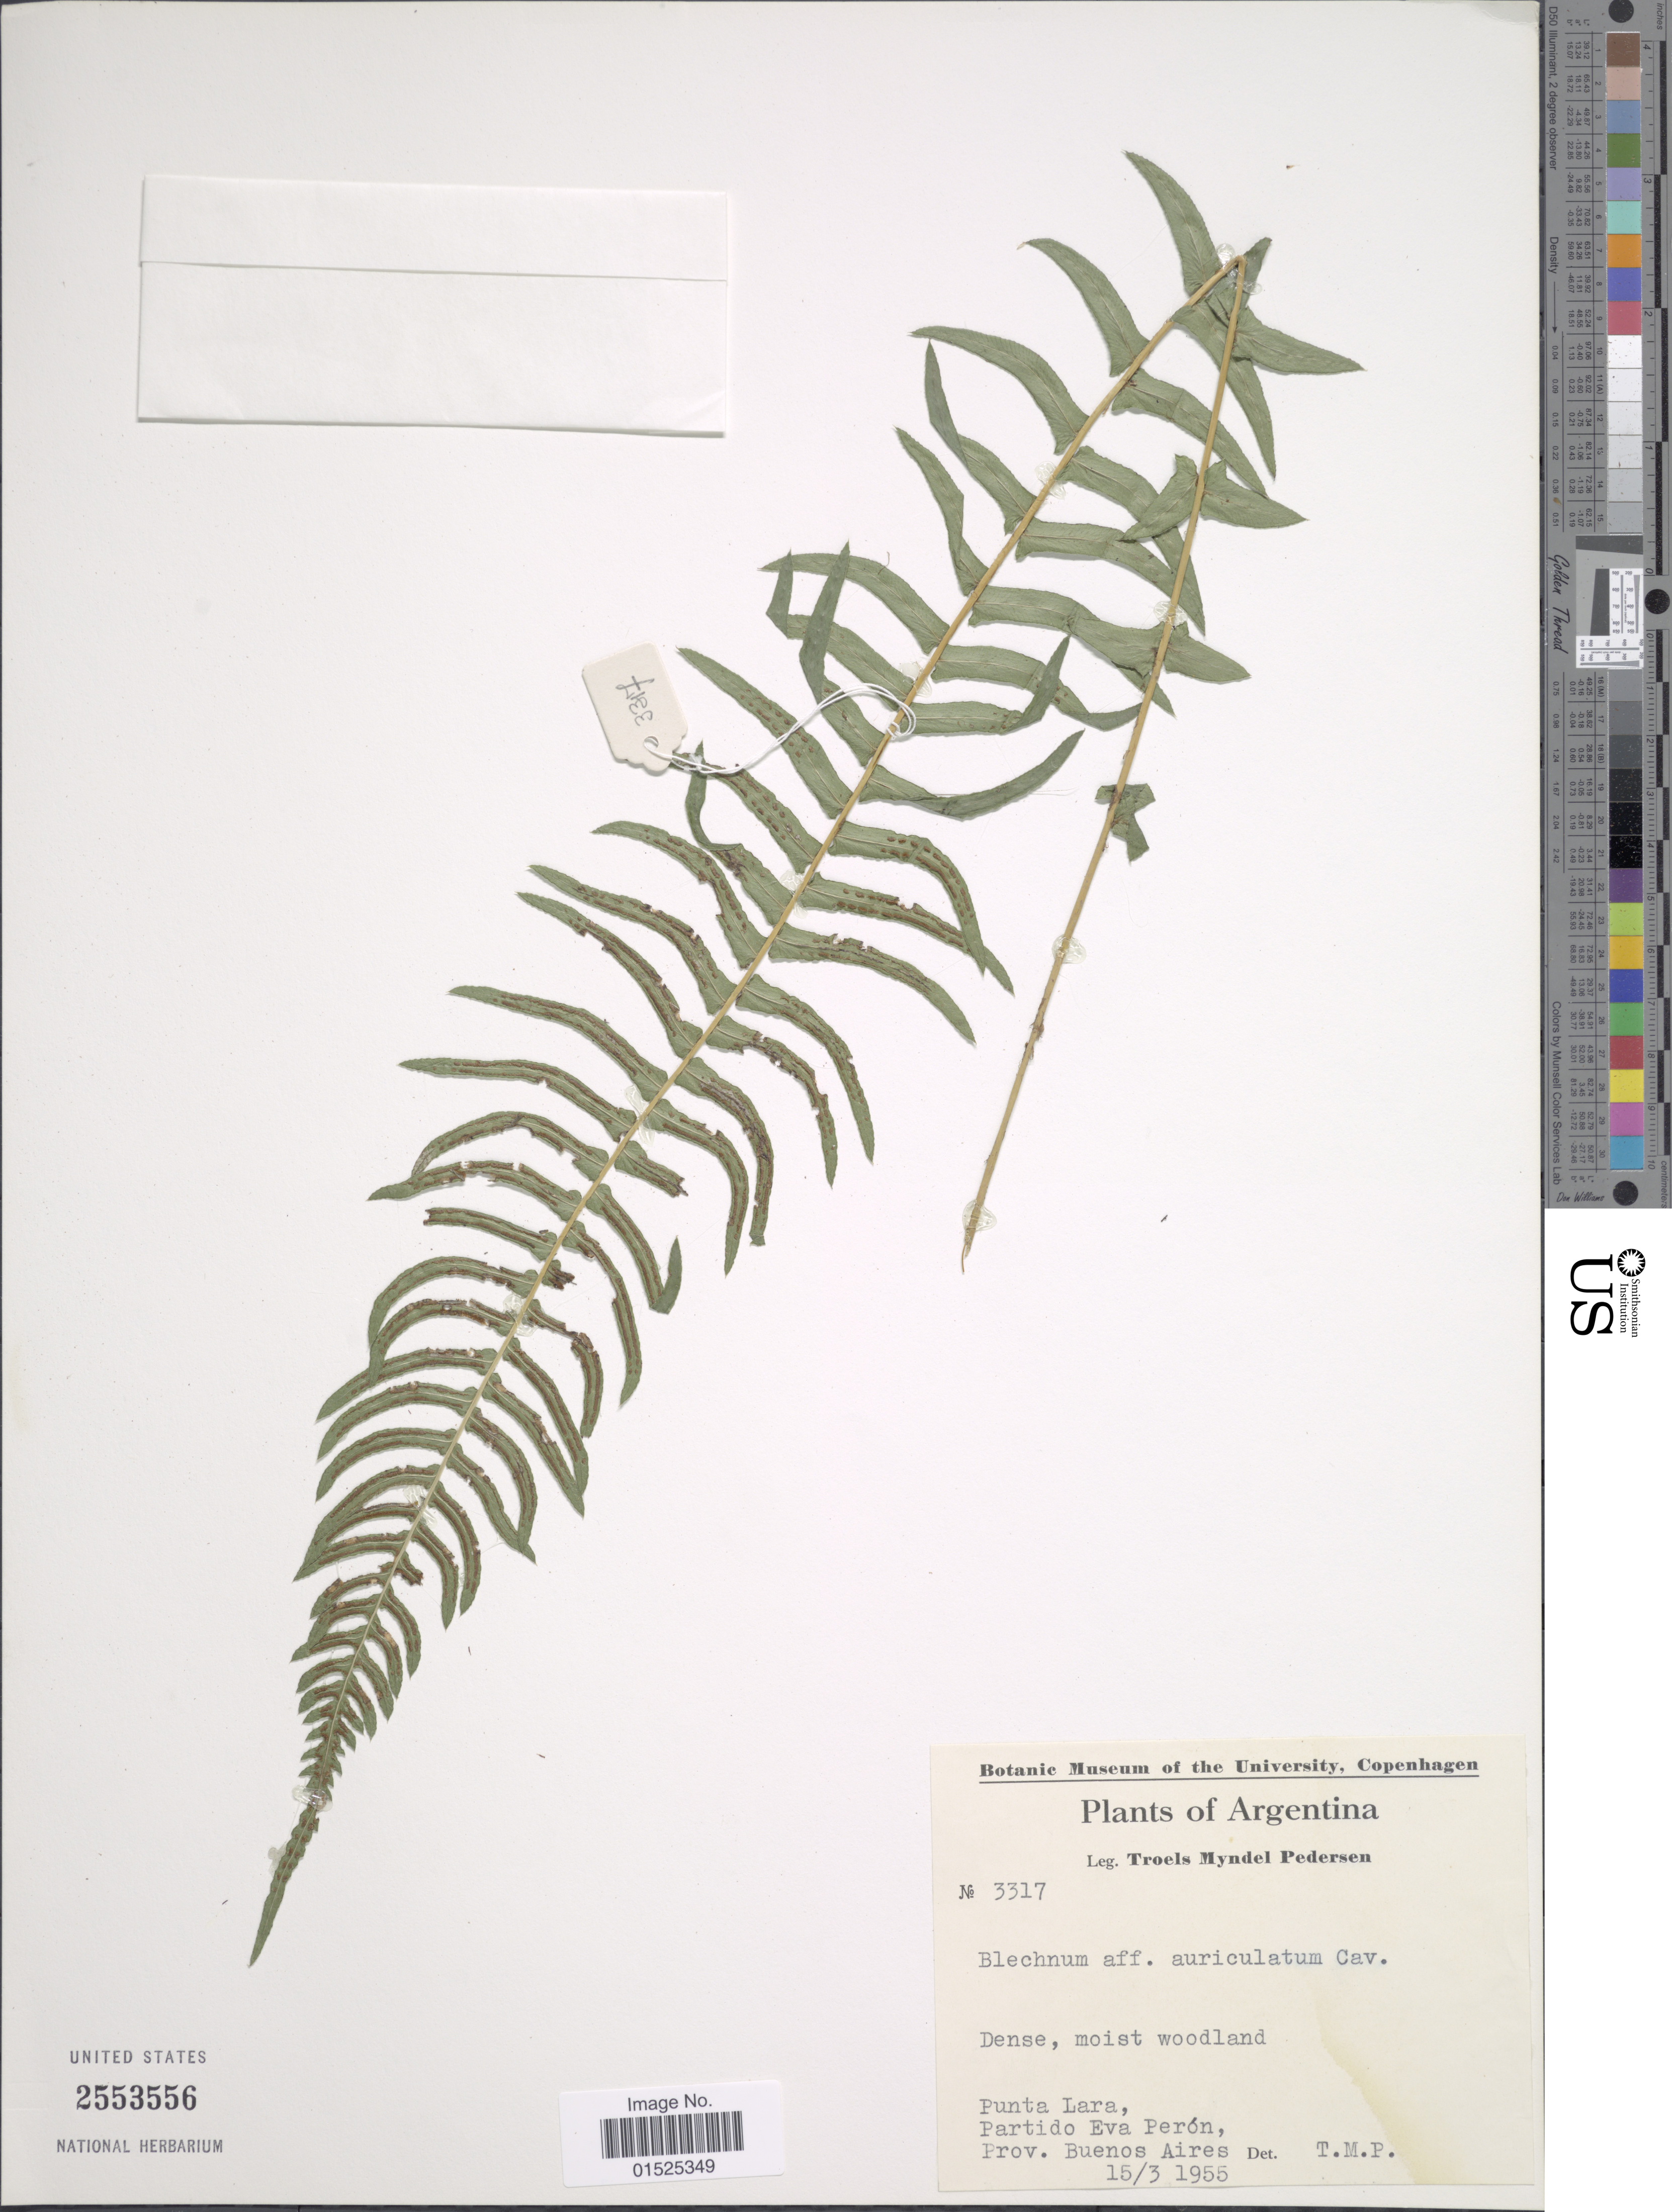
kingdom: Plantae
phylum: Tracheophyta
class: Polypodiopsida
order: Polypodiales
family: Blechnaceae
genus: Blechnum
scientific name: Blechnum australe subsp. auriculatum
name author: (Cav.) de la Sota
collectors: T. Pederson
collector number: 3317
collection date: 1955-03-15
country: Argentina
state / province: Buenos Aires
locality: Punta Lara, Partido Eva Perón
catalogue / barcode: US 2553556